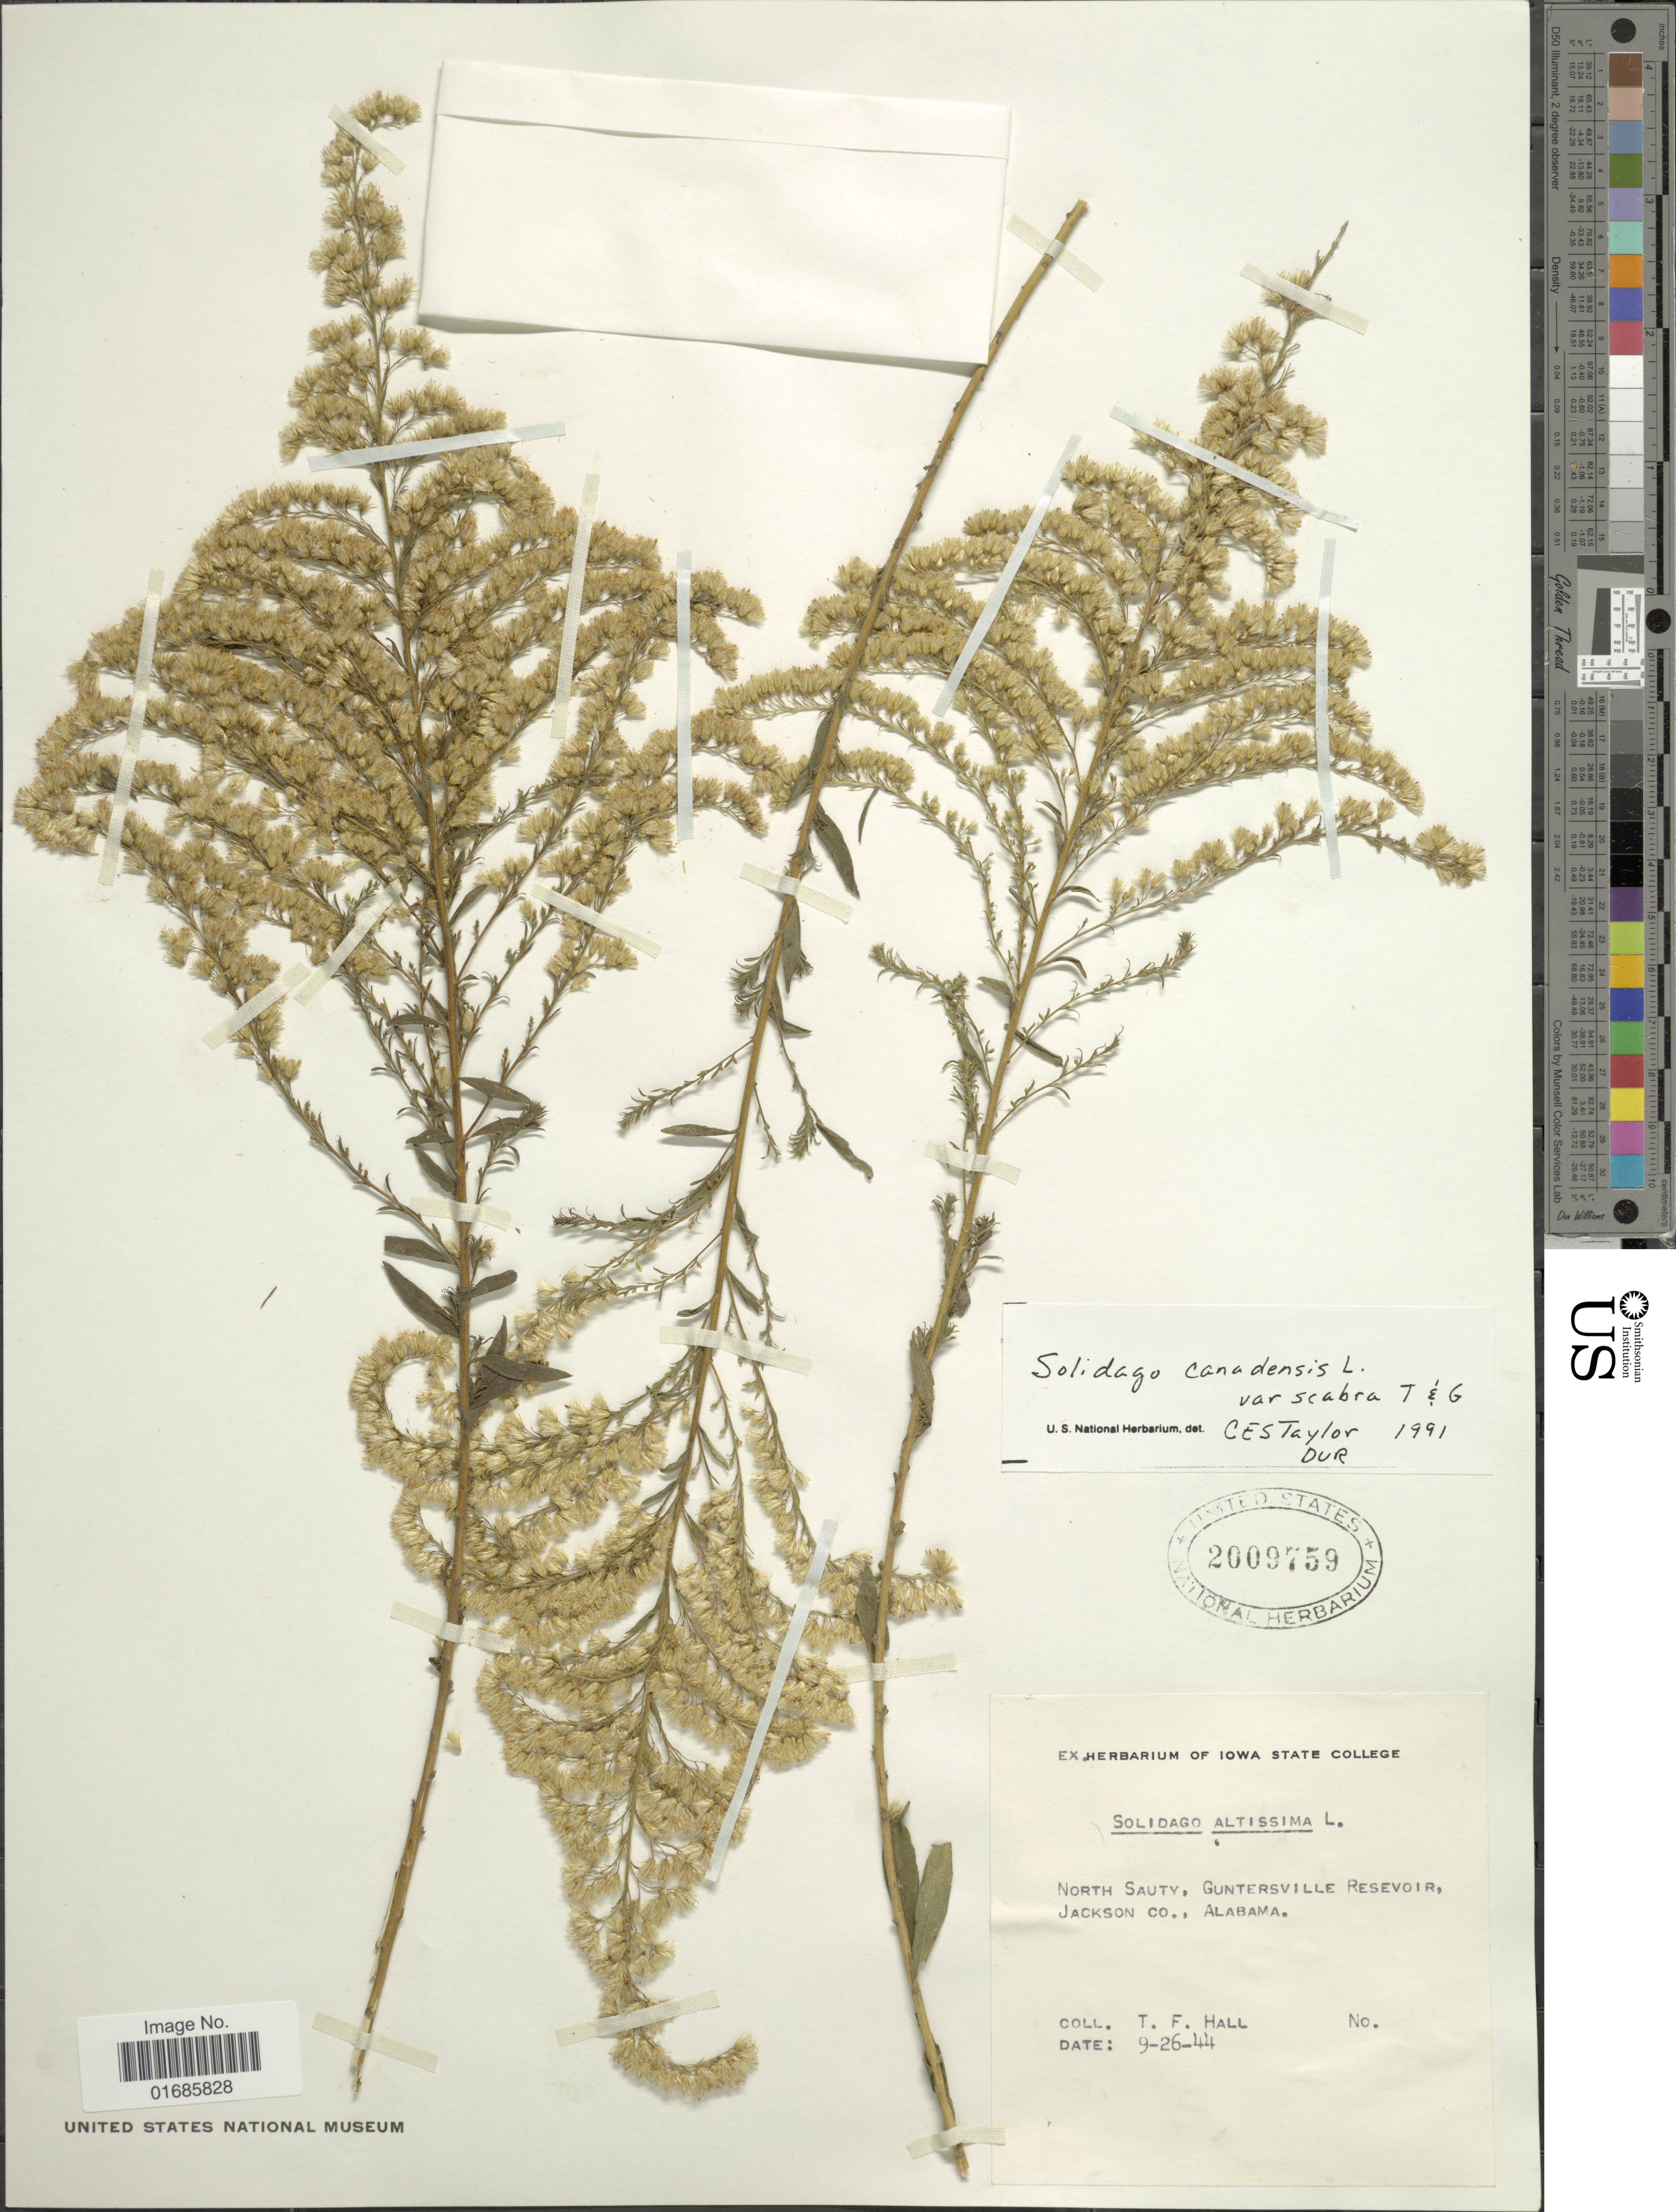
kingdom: Plantae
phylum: Tracheophyta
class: Magnoliopsida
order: Asterales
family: Asteraceae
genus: Solidago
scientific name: Solidago canadensis var. scabra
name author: (Muhl. ex Willd.) Torr. & A. Gray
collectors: T. Hall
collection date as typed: Transcribed d/m/y: 26/9/44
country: United States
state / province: Alabama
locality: North Sauty, Guntersville Reservoir, Jackson Co.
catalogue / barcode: US 2009759